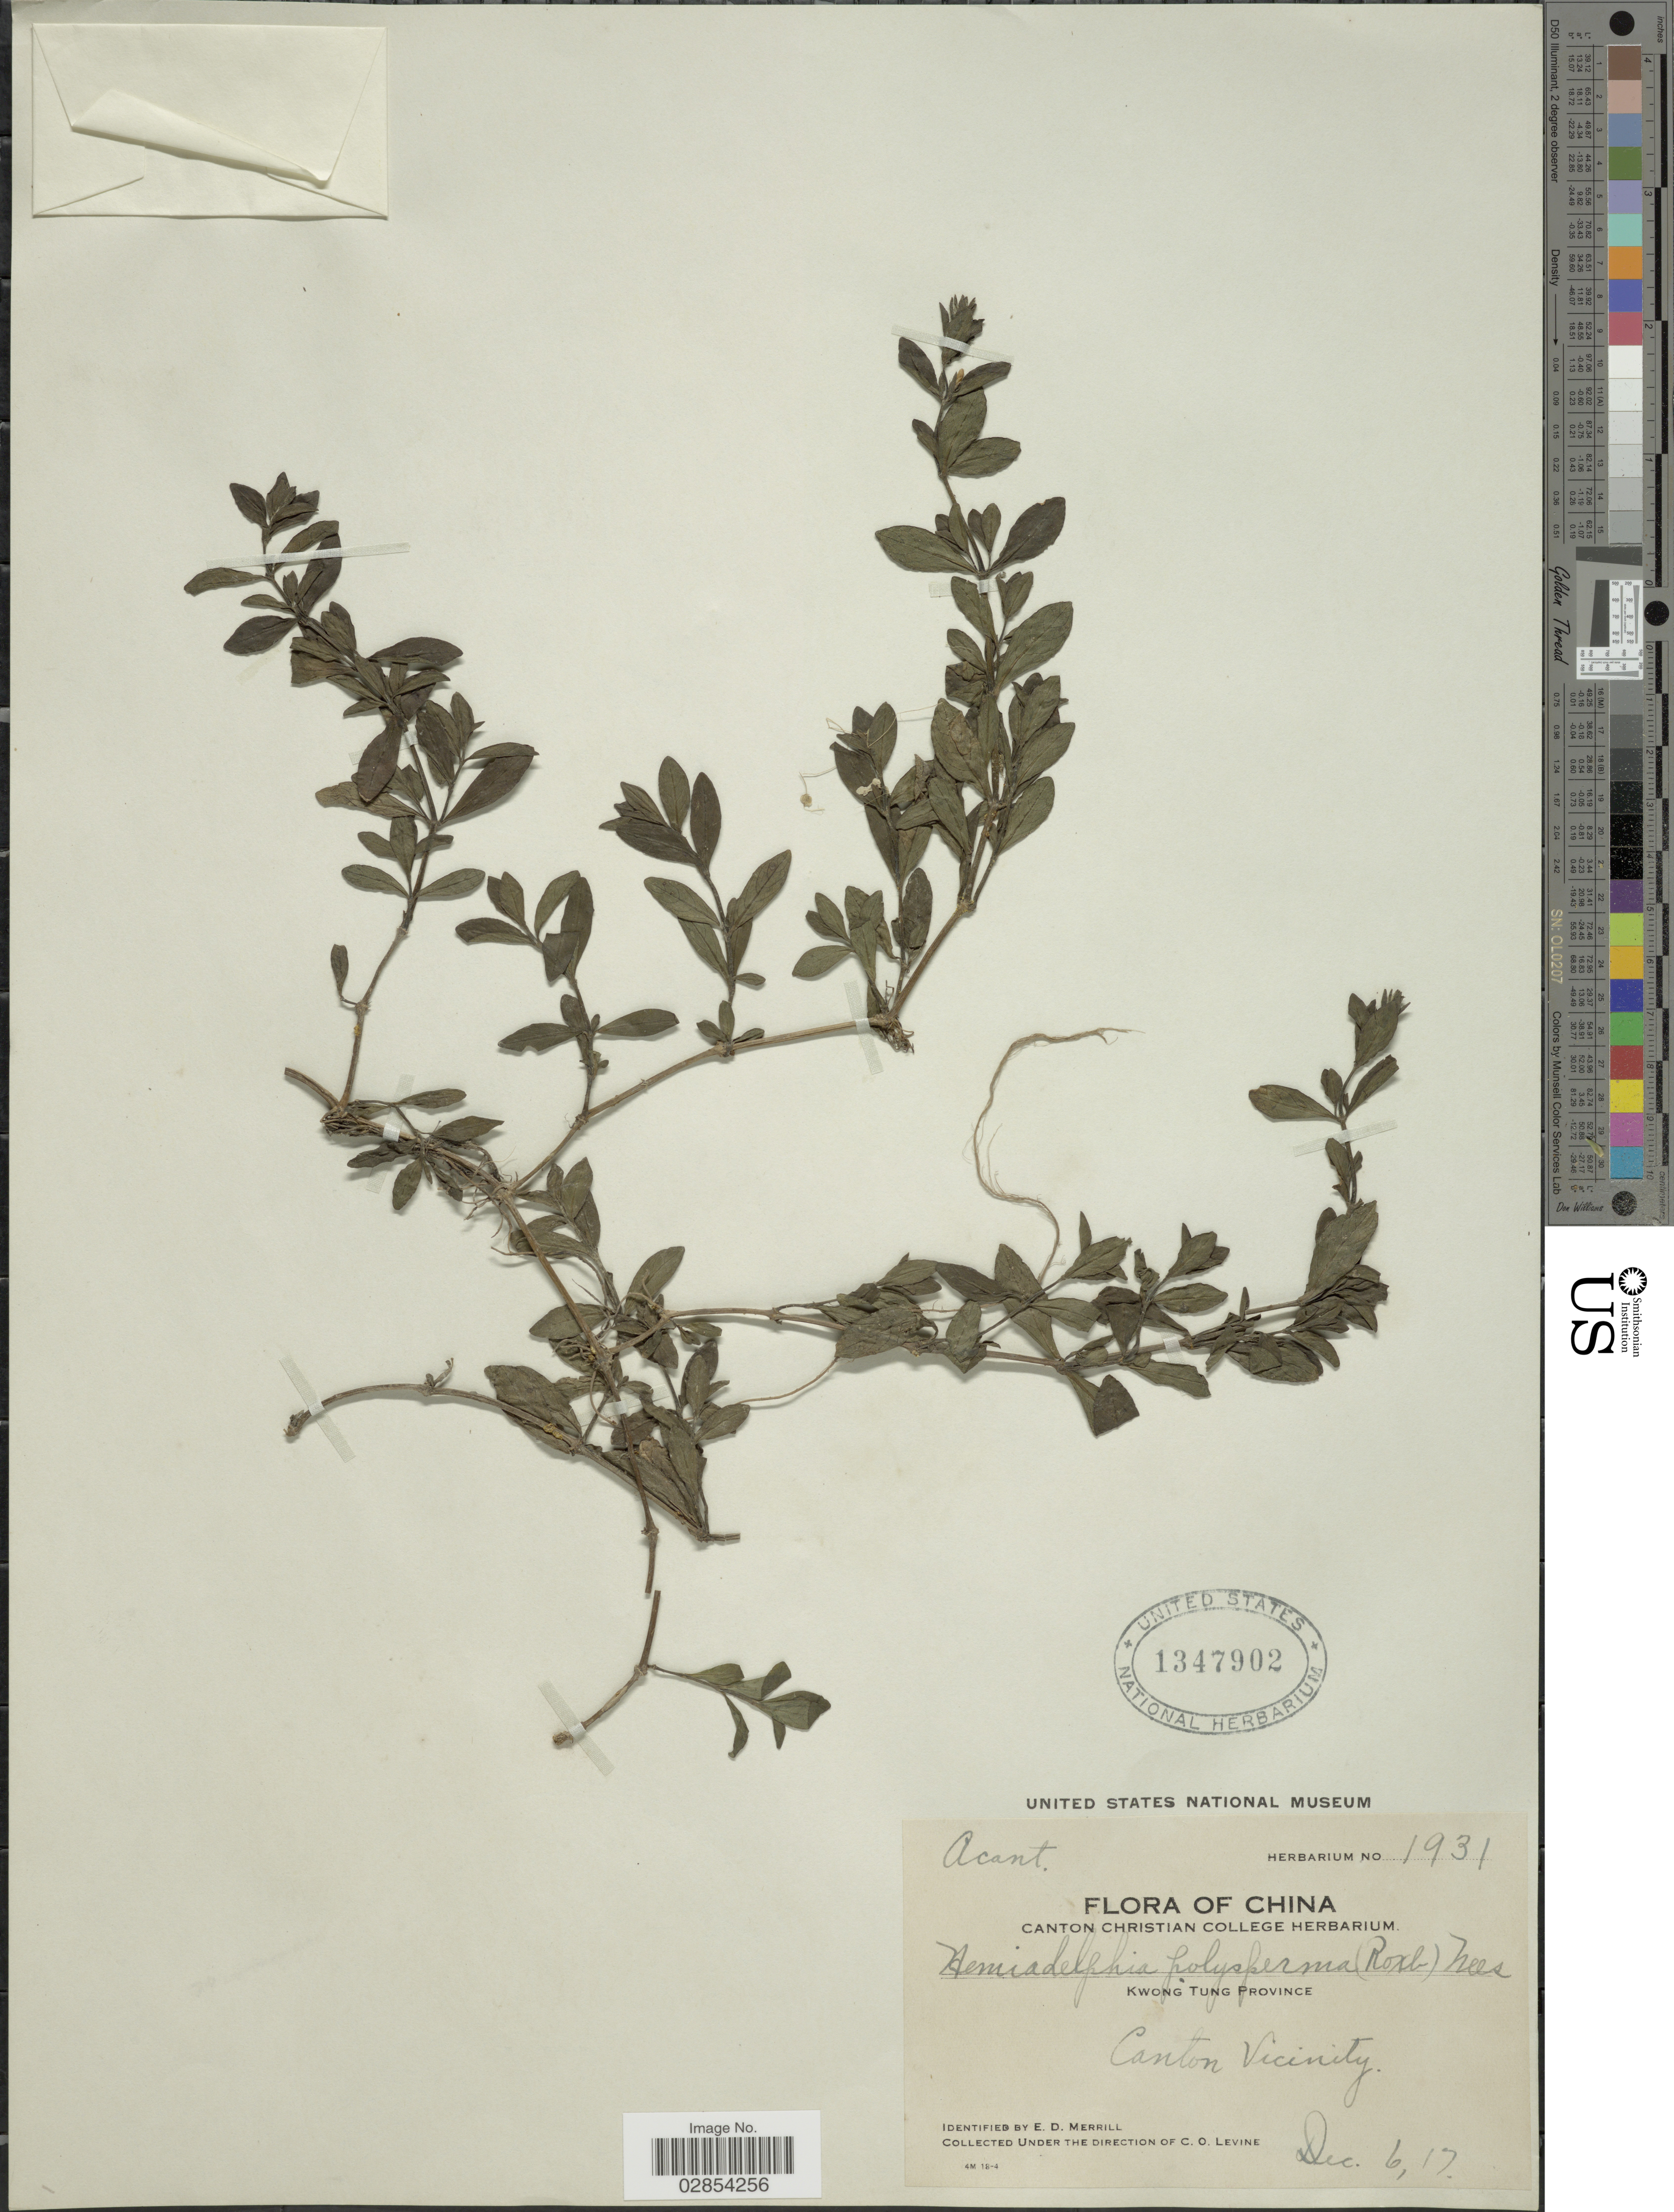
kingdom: Plantae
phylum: Tracheophyta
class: Magnoliopsida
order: Lamiales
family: Acanthaceae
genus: Hygrophila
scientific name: Hygrophila polysperma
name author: T. Anderson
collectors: C. O. Levine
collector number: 1931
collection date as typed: Transcribed d/m/y: 6/12/17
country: China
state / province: Guangdong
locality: Kwong Tung Province. Canton Vicinity.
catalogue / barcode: US 1347902